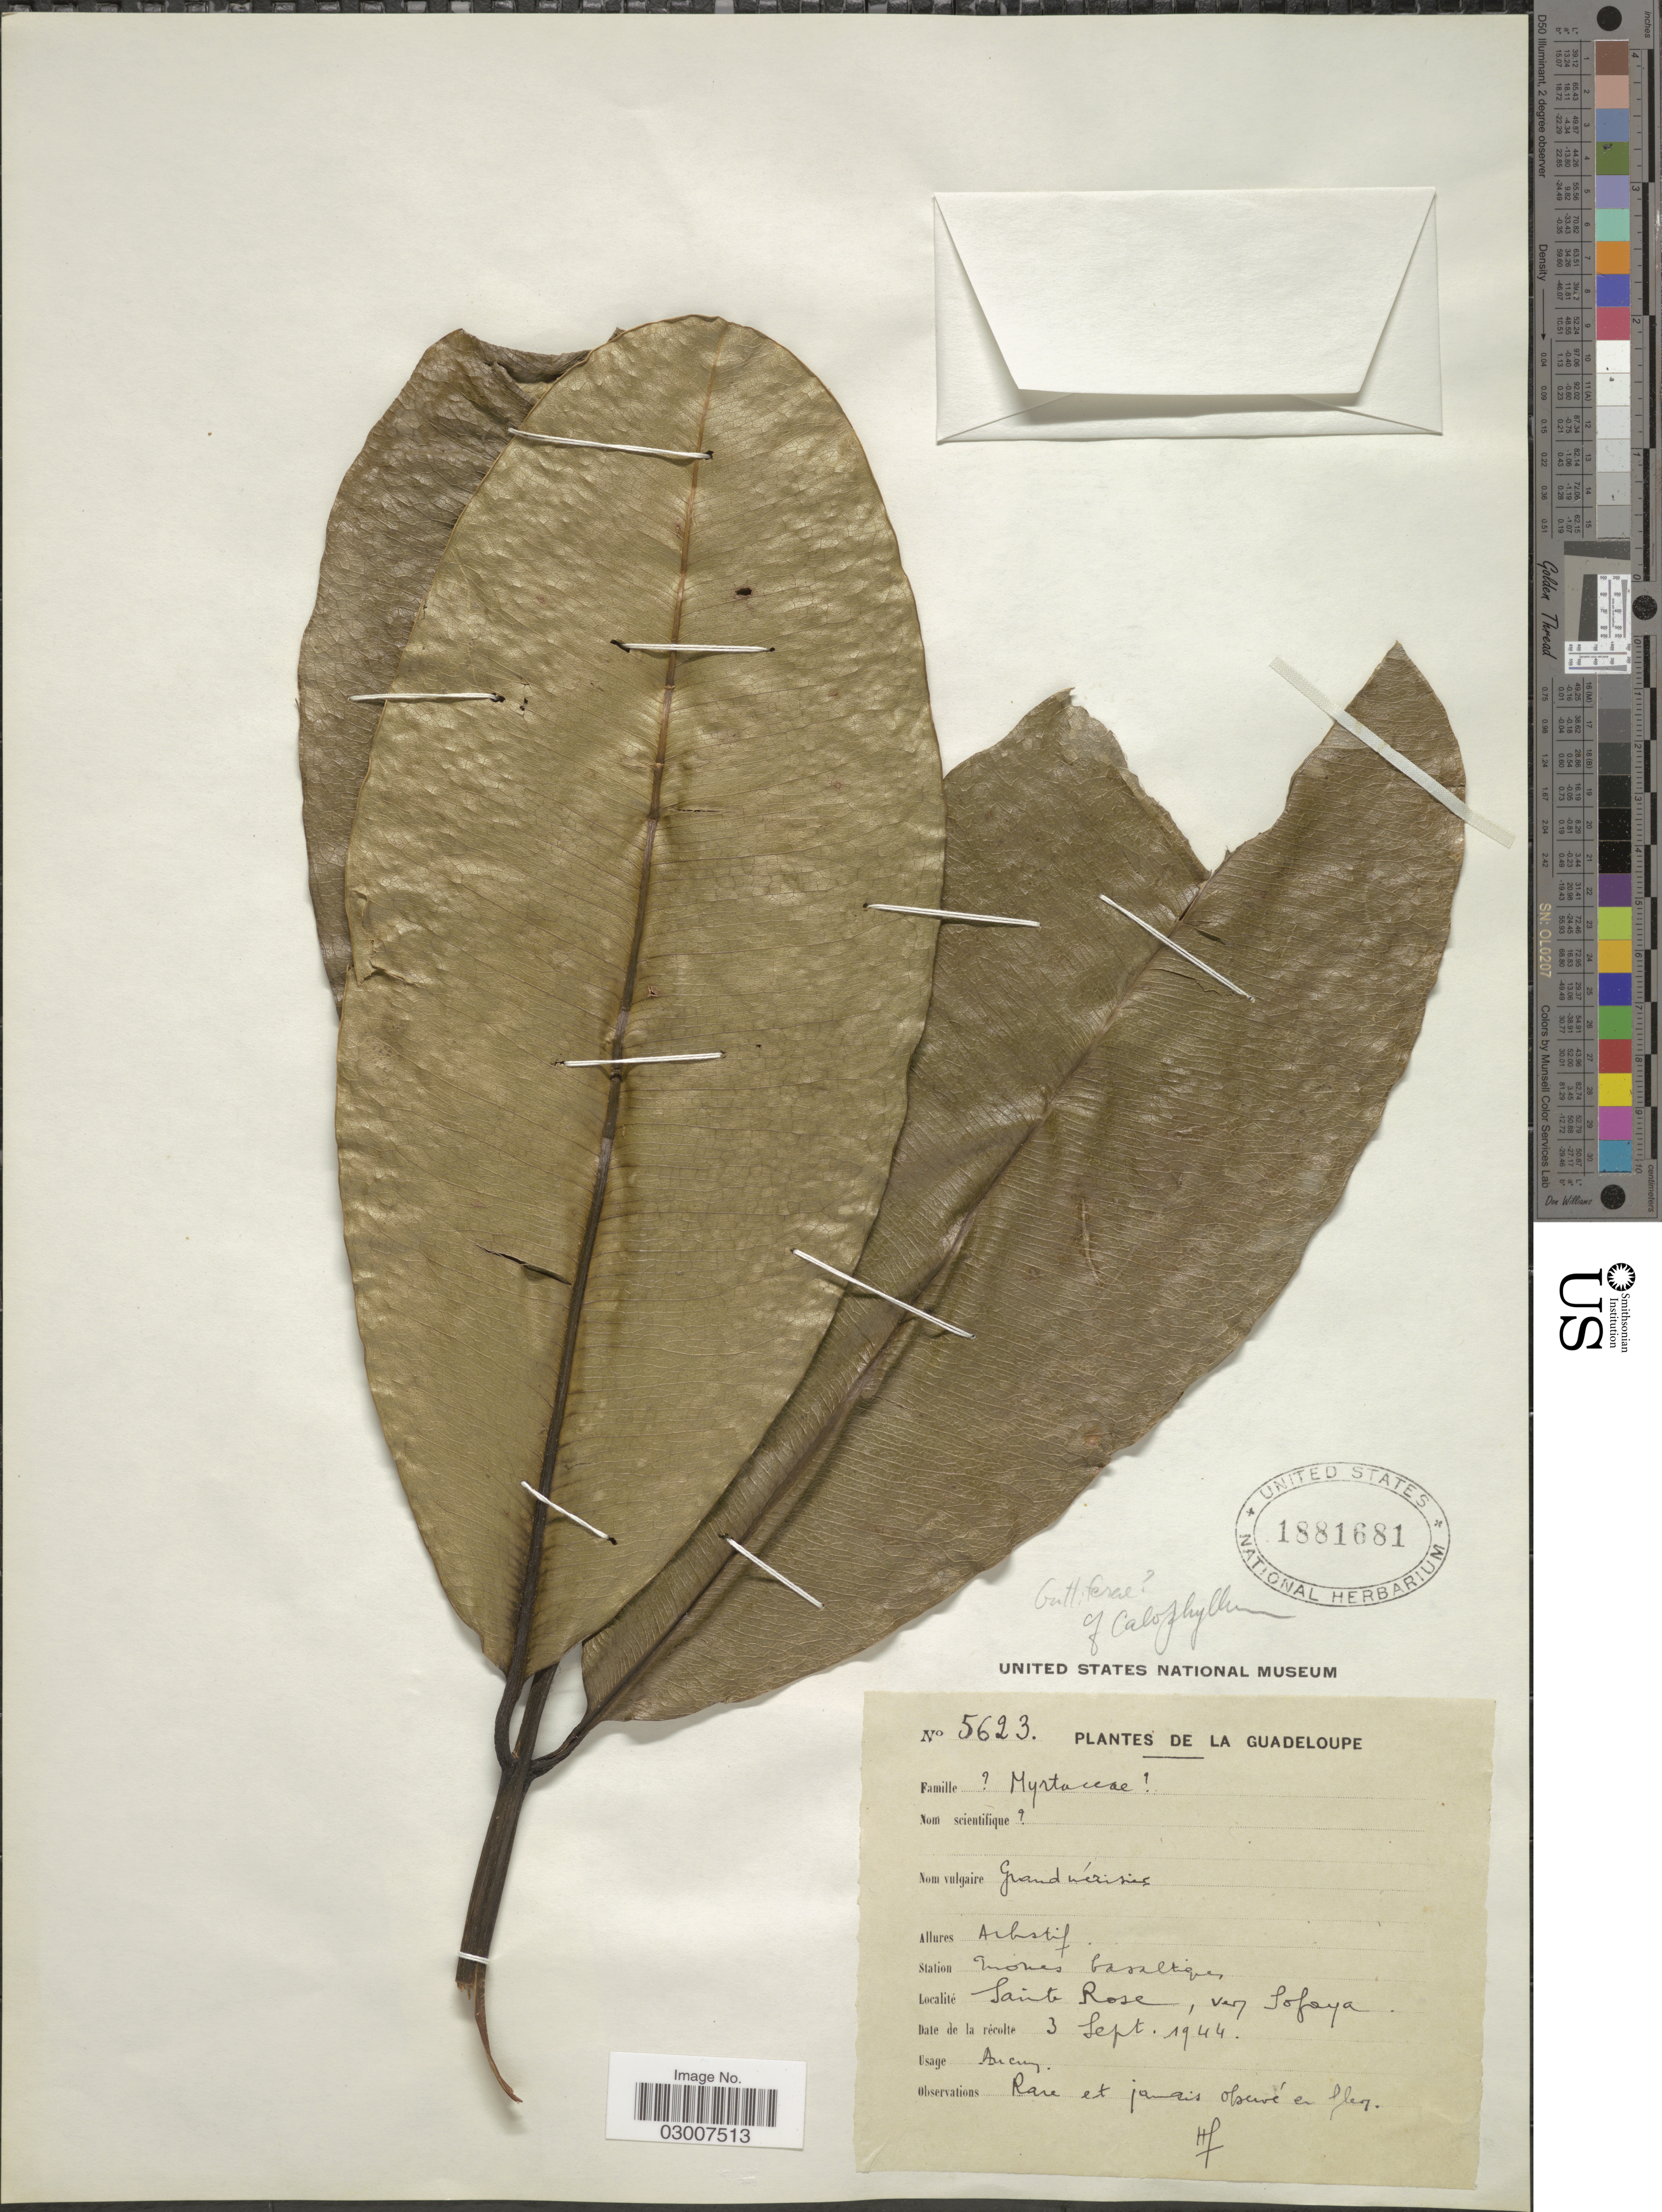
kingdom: Plantae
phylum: Tracheophyta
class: Magnoliopsida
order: Malpighiales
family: Calophyllaceae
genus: Calophyllum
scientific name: Calophyllum sp.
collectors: H. F.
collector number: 5623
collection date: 1944-09-03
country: Guadeloupe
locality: Sante Rose, vry [interpreted] Sofaya.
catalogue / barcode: US 1881681